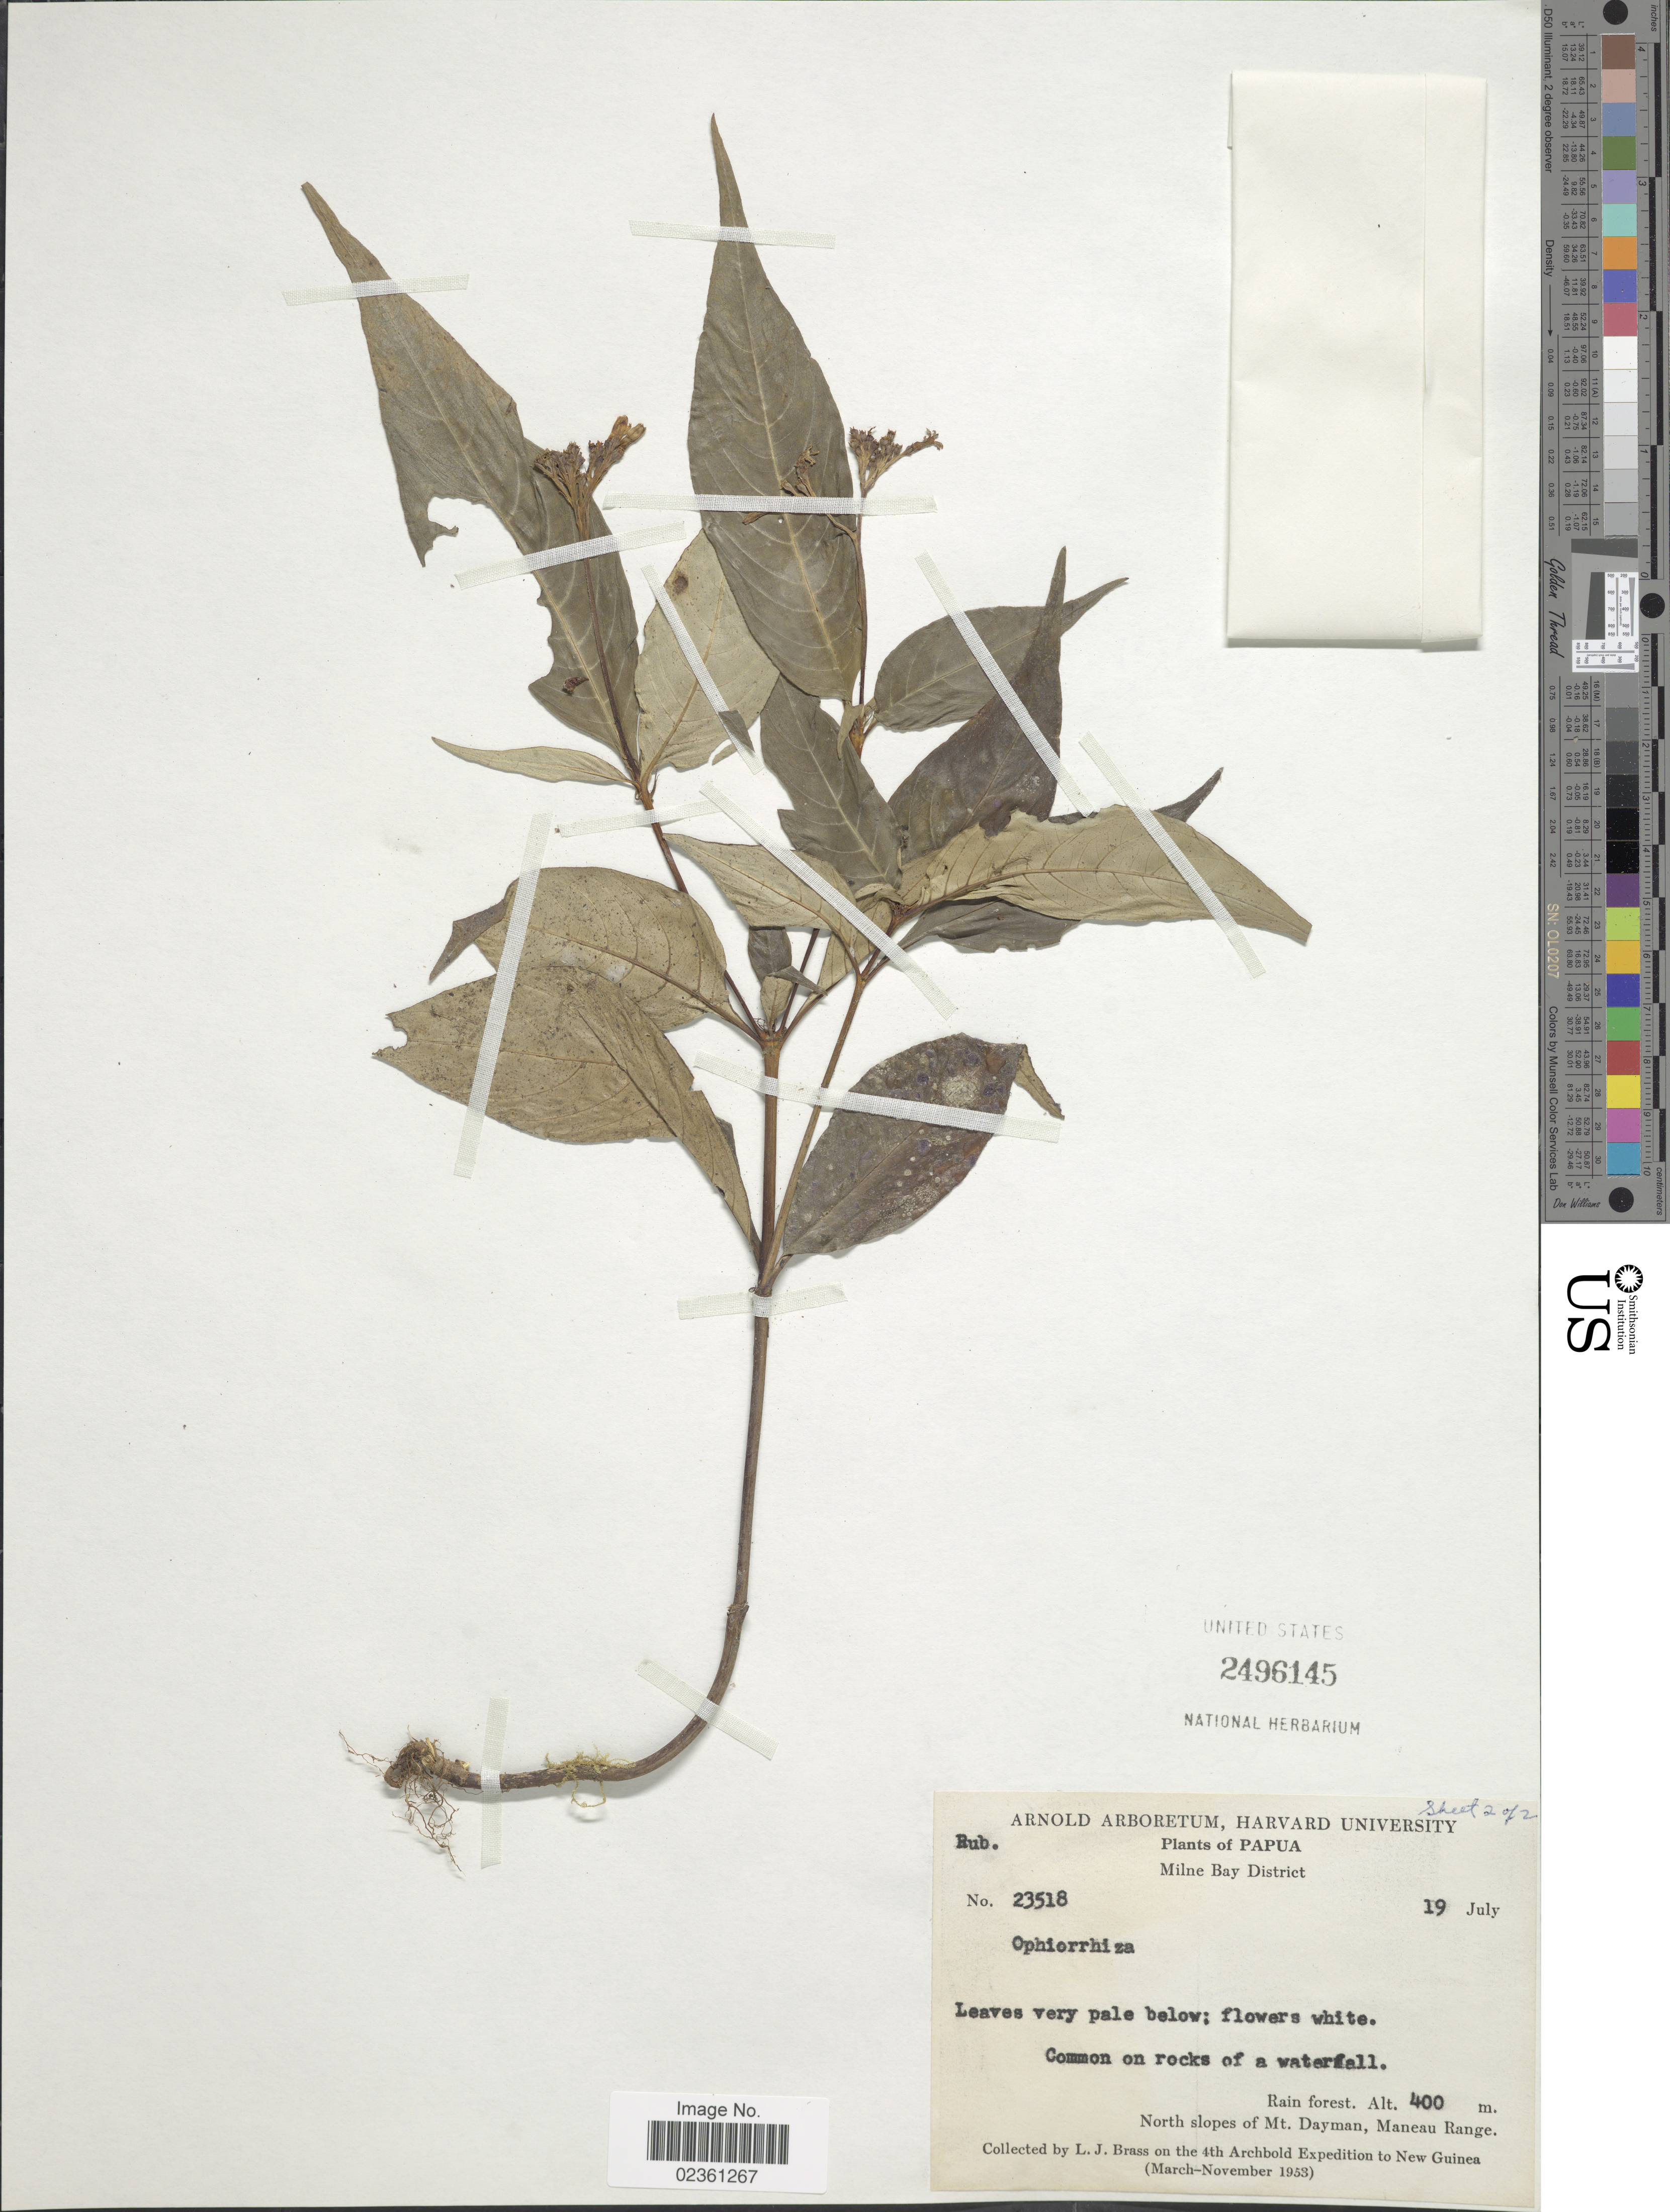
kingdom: Plantae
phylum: Tracheophyta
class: Magnoliopsida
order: Gentianales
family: Rubiaceae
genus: Ophiorrhiza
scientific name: Ophiorrhiza sp.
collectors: L. J. Brass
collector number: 23518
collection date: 1953-07-19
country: Papua New Guinea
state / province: Milne Bay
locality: Milne Bay District, Common on rocks of a waterfall, Rain forest, North slopes of Mt Dayman, Maneau Range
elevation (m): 400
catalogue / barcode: US 2496145